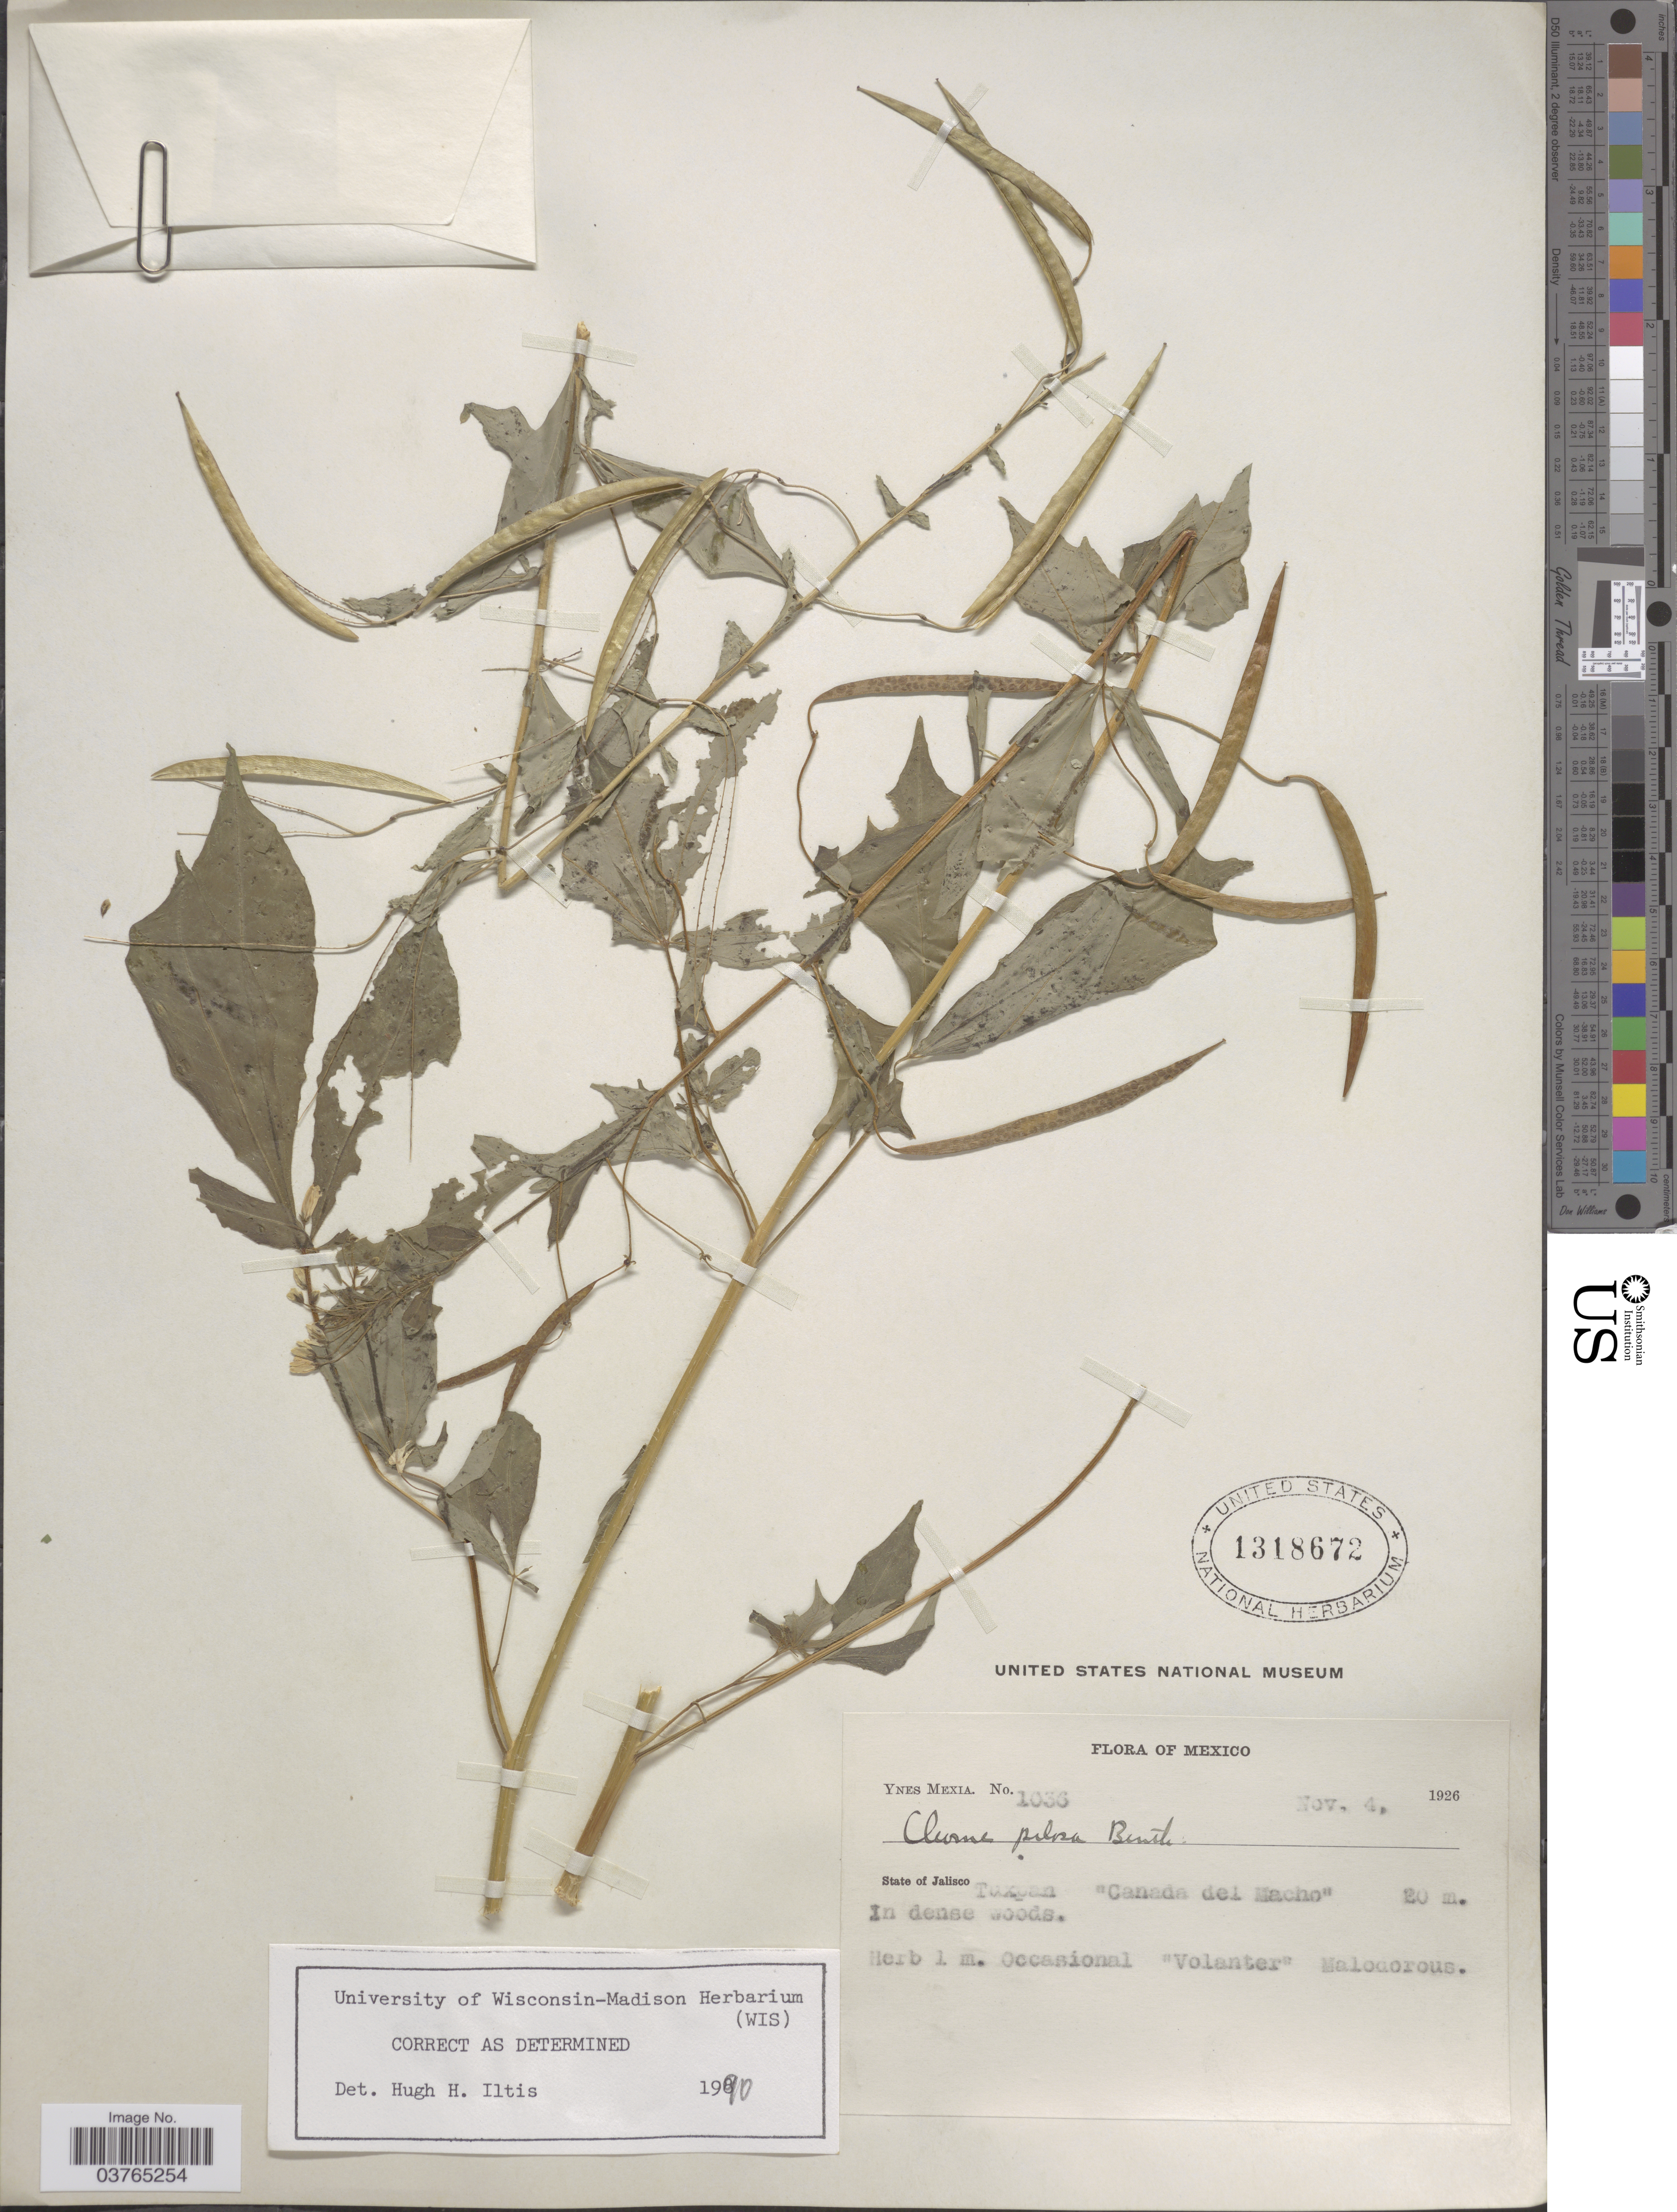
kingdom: Plantae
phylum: Tracheophyta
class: Magnoliopsida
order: Brassicales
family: Cleomaceae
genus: Cochranella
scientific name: Cochranella pilosa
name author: (Benth.) E.M. McGinty & Roalson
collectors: Y. Mexia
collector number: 1036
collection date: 1926-11-04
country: Mexico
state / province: Jalisco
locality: Tuxpan 'Canada del Macho'.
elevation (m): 20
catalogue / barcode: US 1318672